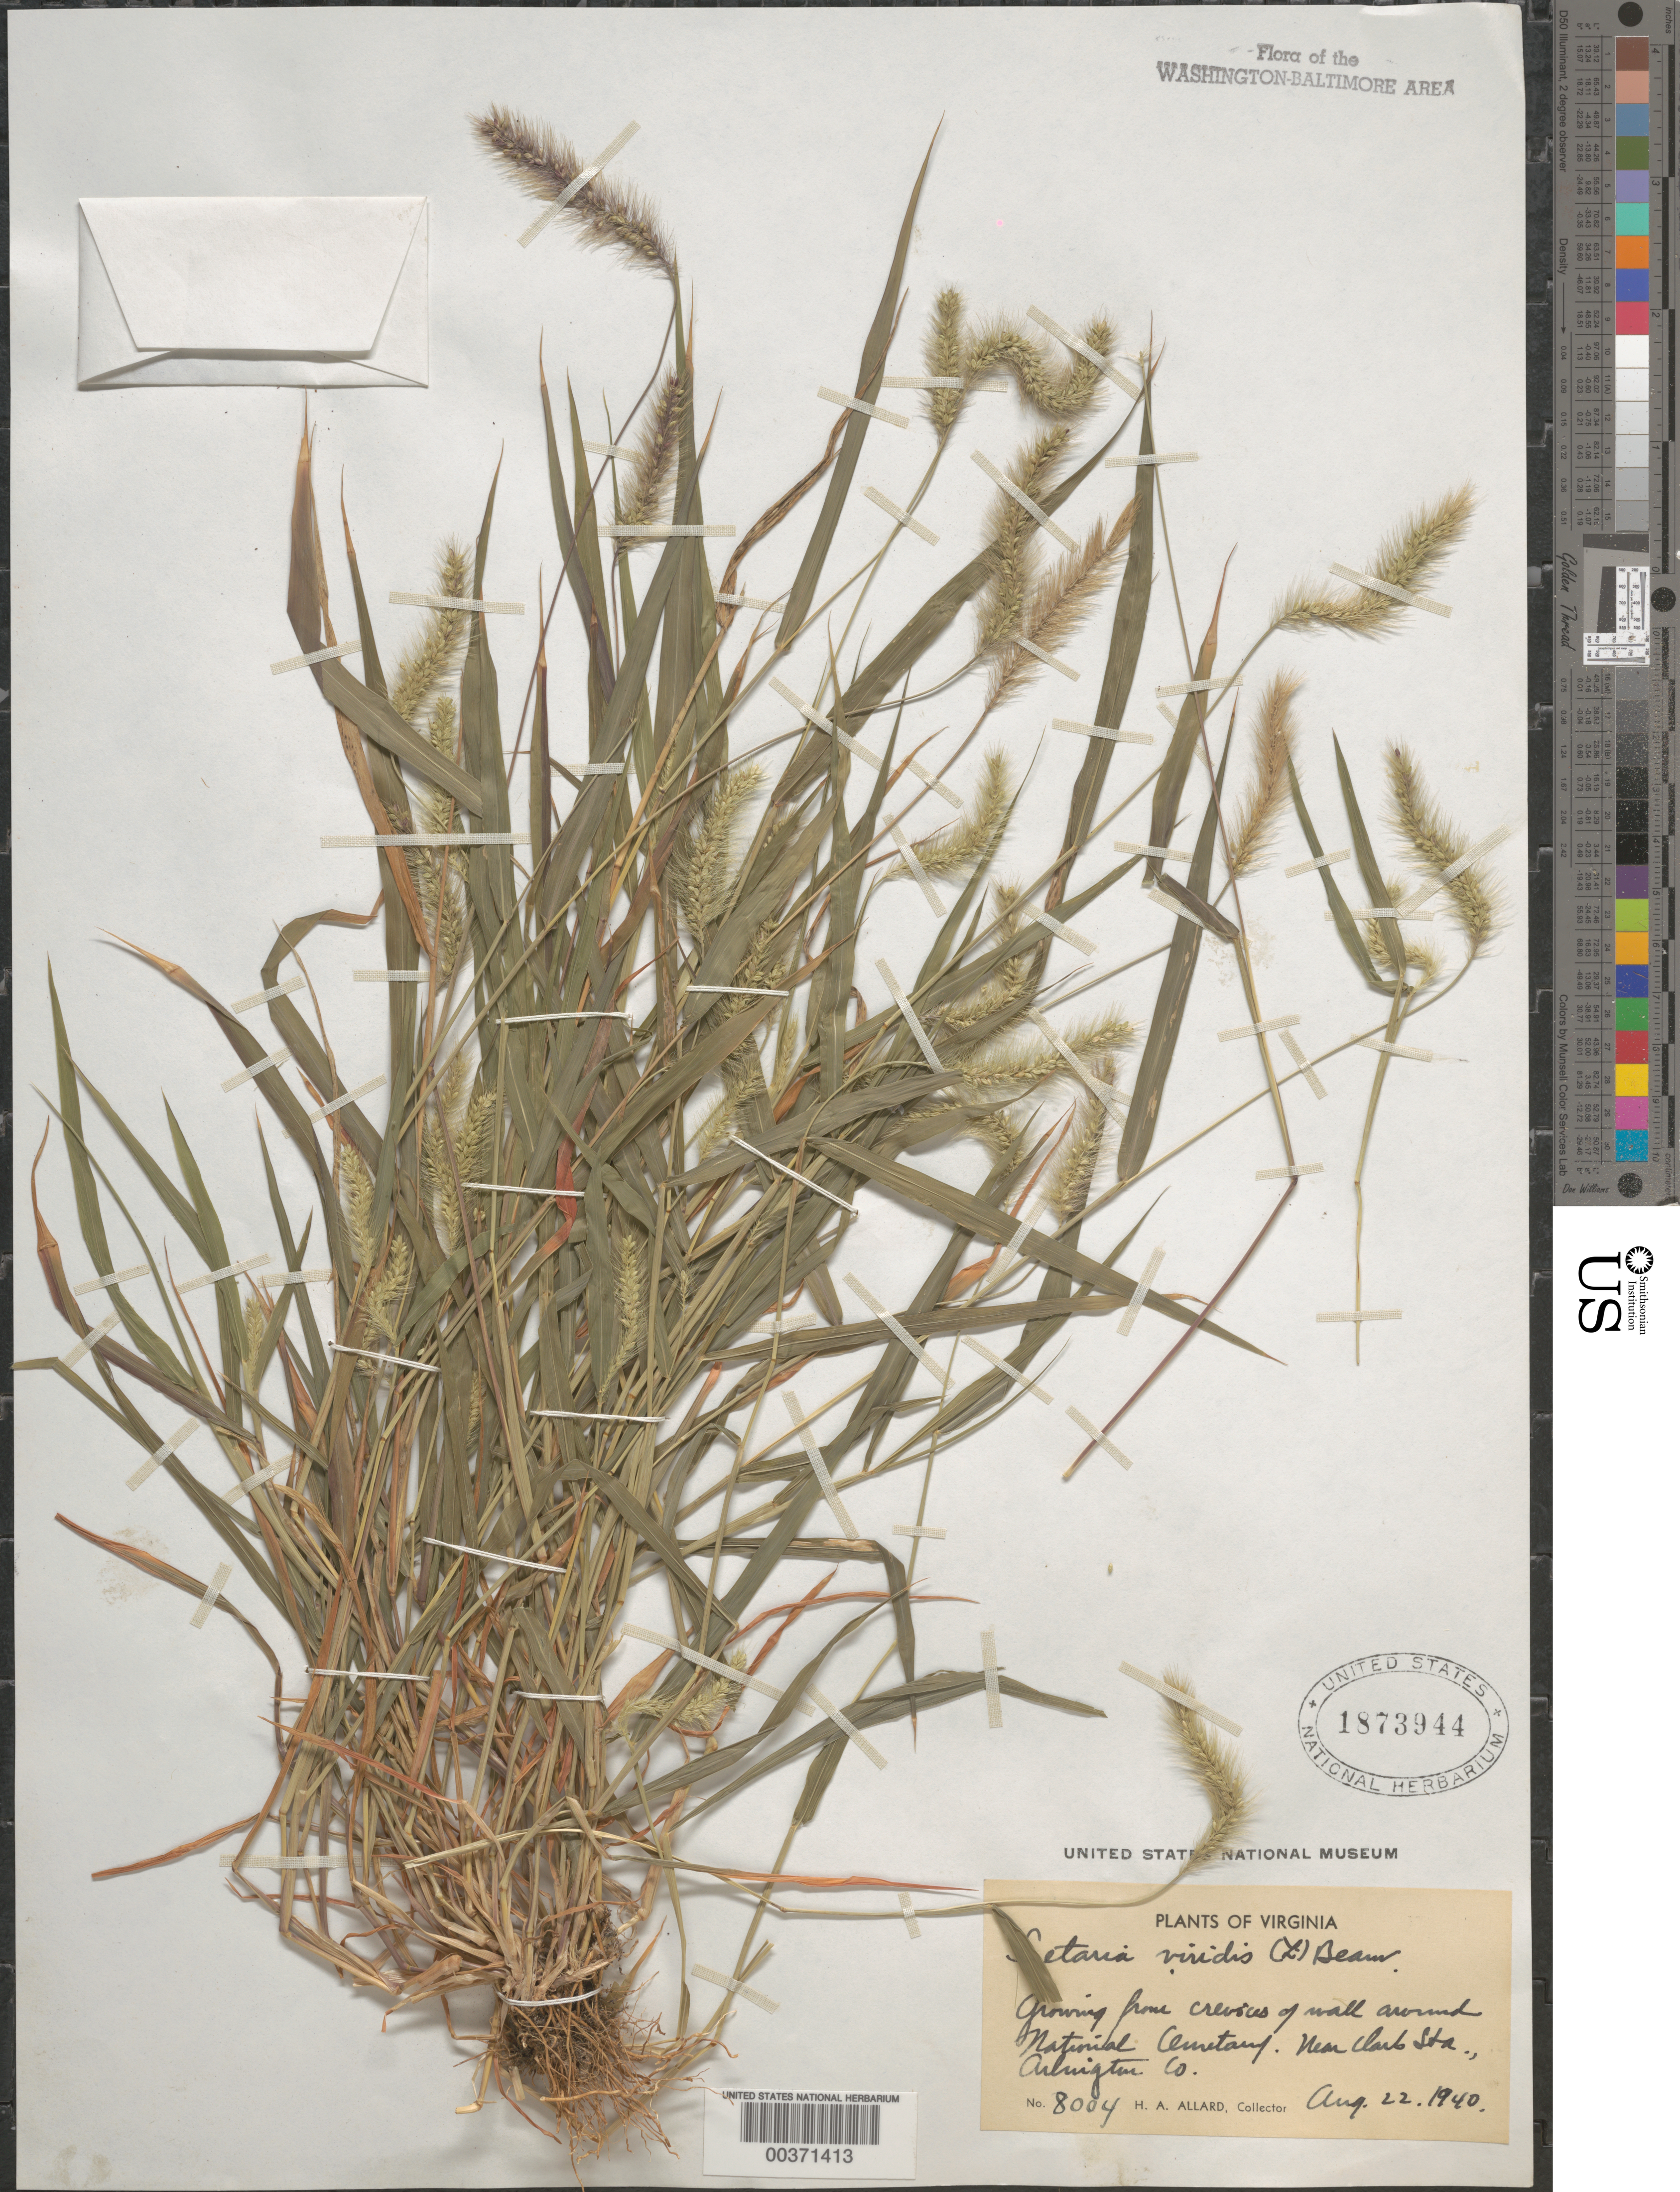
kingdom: Plantae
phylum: Tracheophyta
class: Liliopsida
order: Poales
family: Poaceae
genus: Setaria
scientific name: Setaria viridis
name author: (L.) P. Beauv.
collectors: H. A. Allard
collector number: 8004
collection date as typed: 22 Aug 1940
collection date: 1940-08-22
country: United States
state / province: Virginia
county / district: Arlington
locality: National Cemetery, near Clark Station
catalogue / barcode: US 1873944